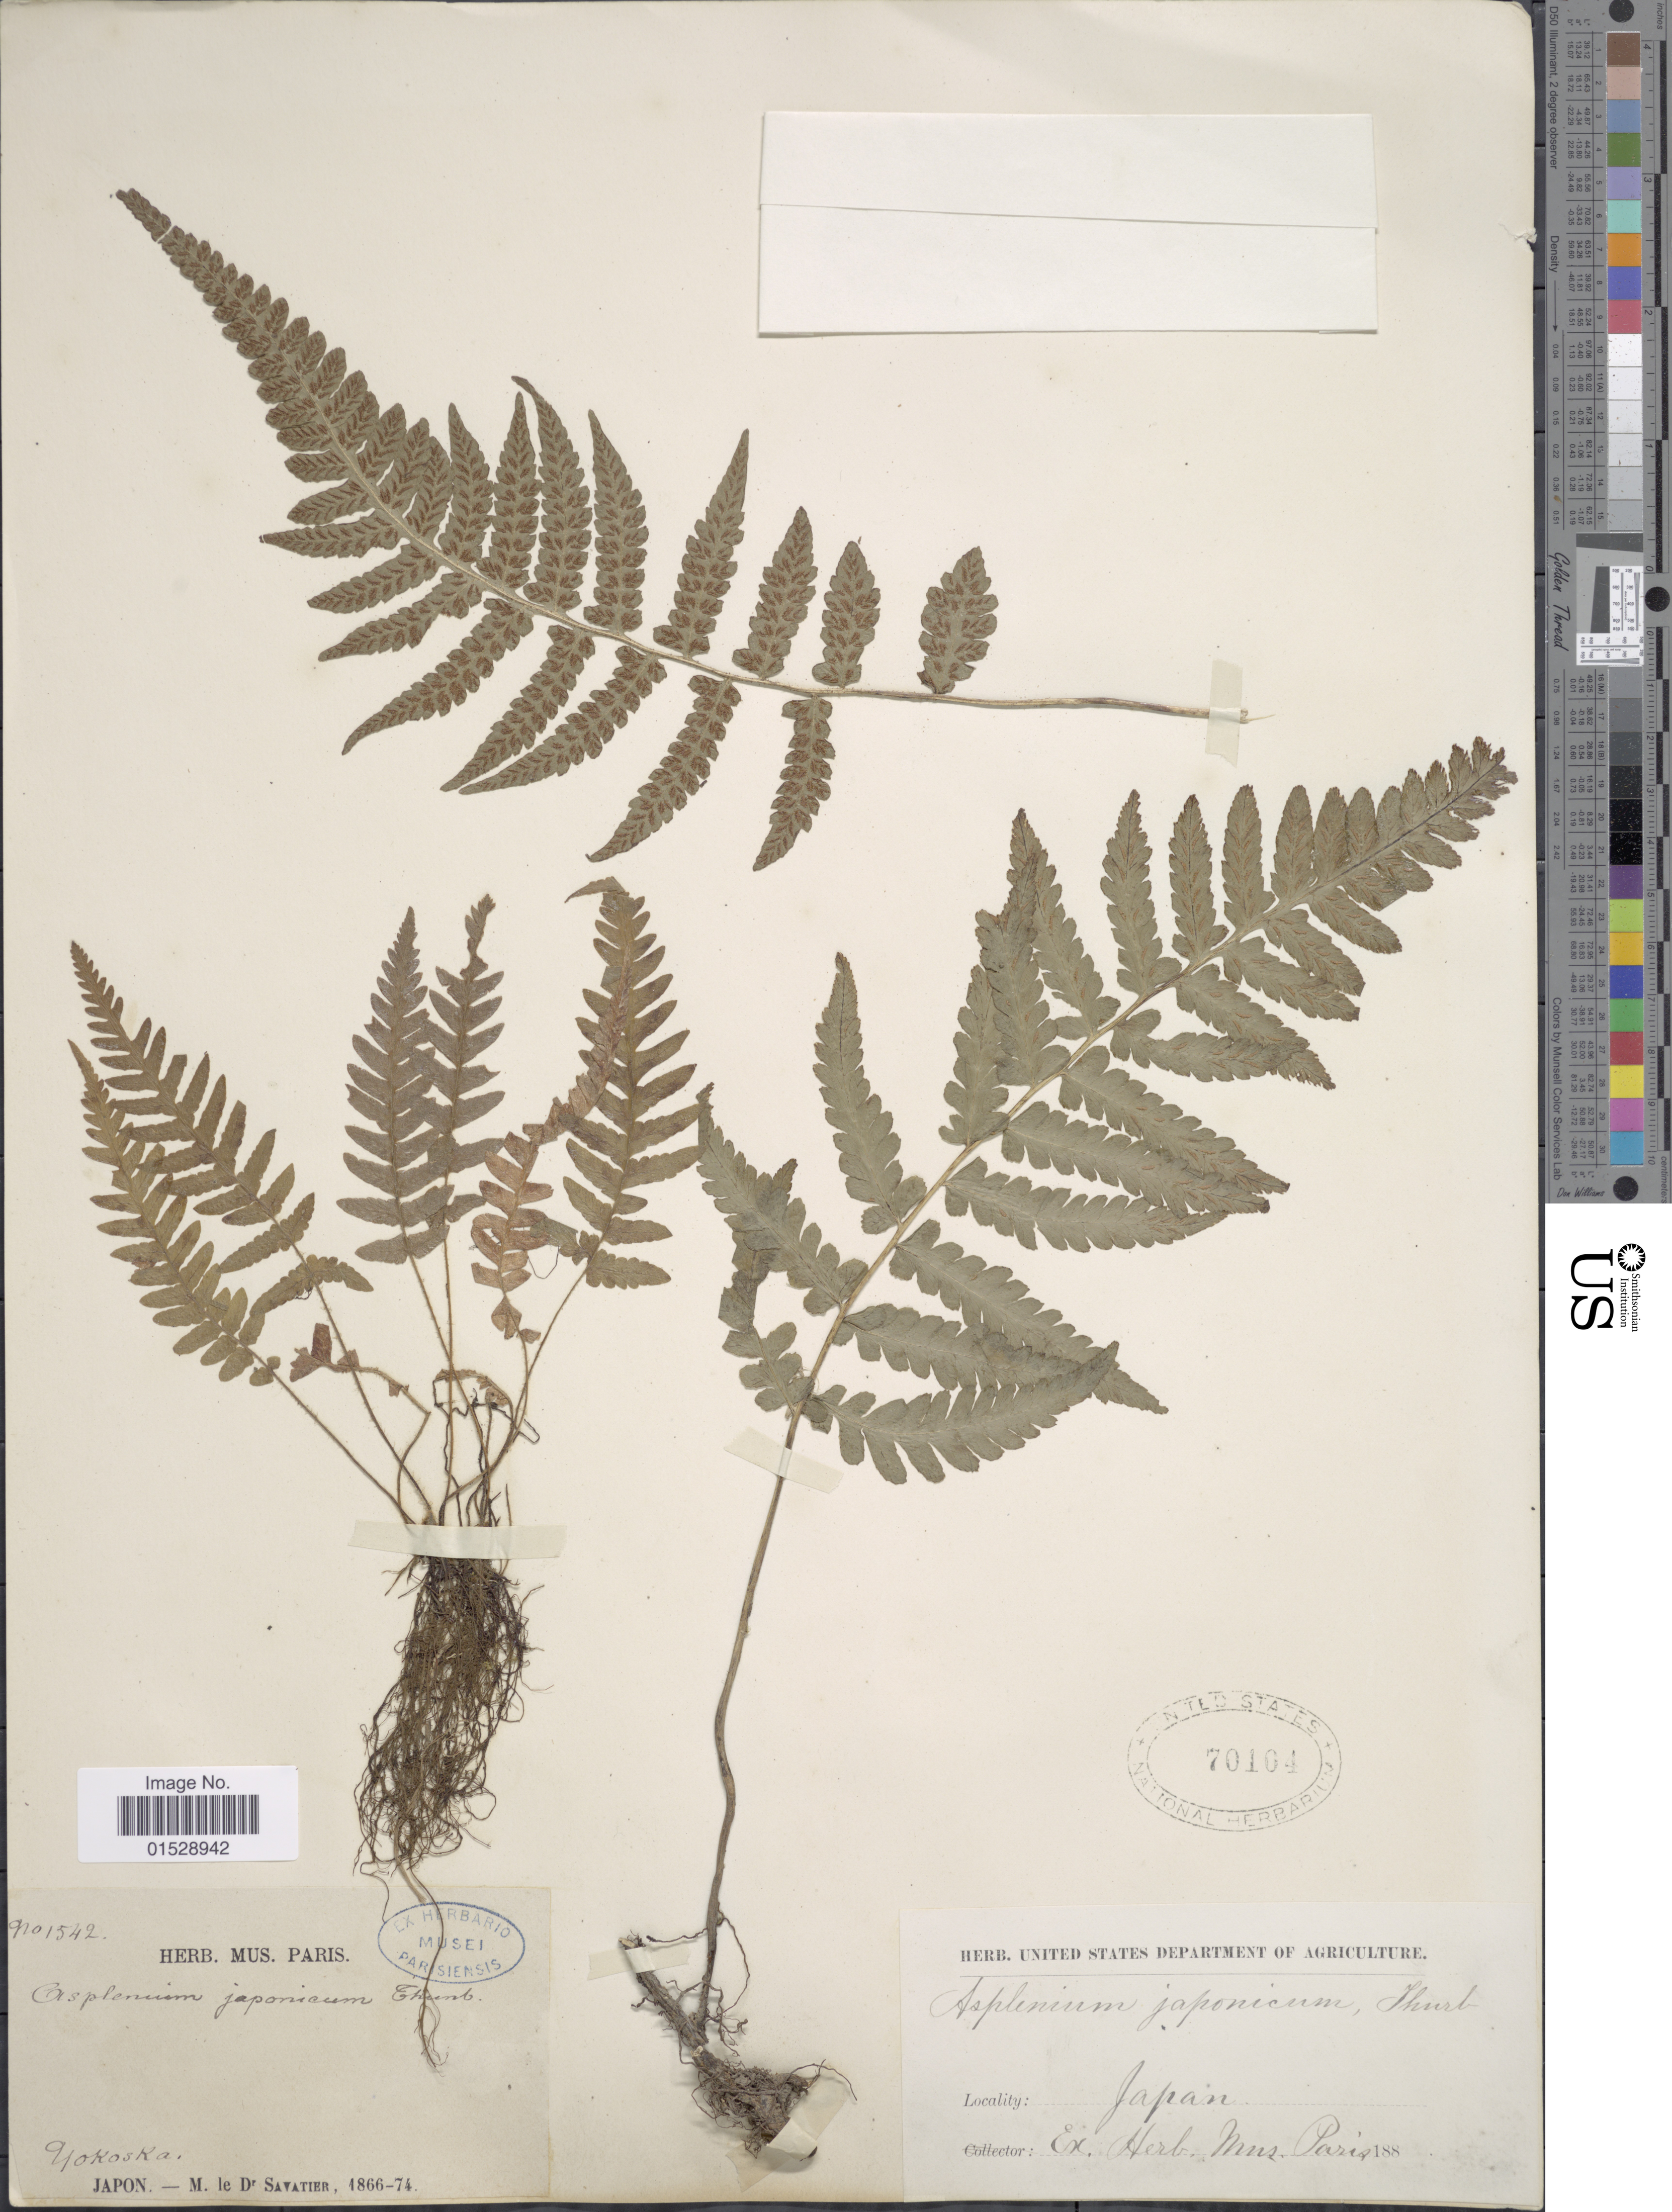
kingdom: Plantae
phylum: Tracheophyta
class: Polypodiopsida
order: Polypodiales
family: Athyriaceae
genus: Deparia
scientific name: Deparia japonica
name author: (Thunb.) M. Kato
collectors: M. Savatier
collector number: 1542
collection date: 1866/1874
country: Japan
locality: Yokoska, Japon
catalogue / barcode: US 70164